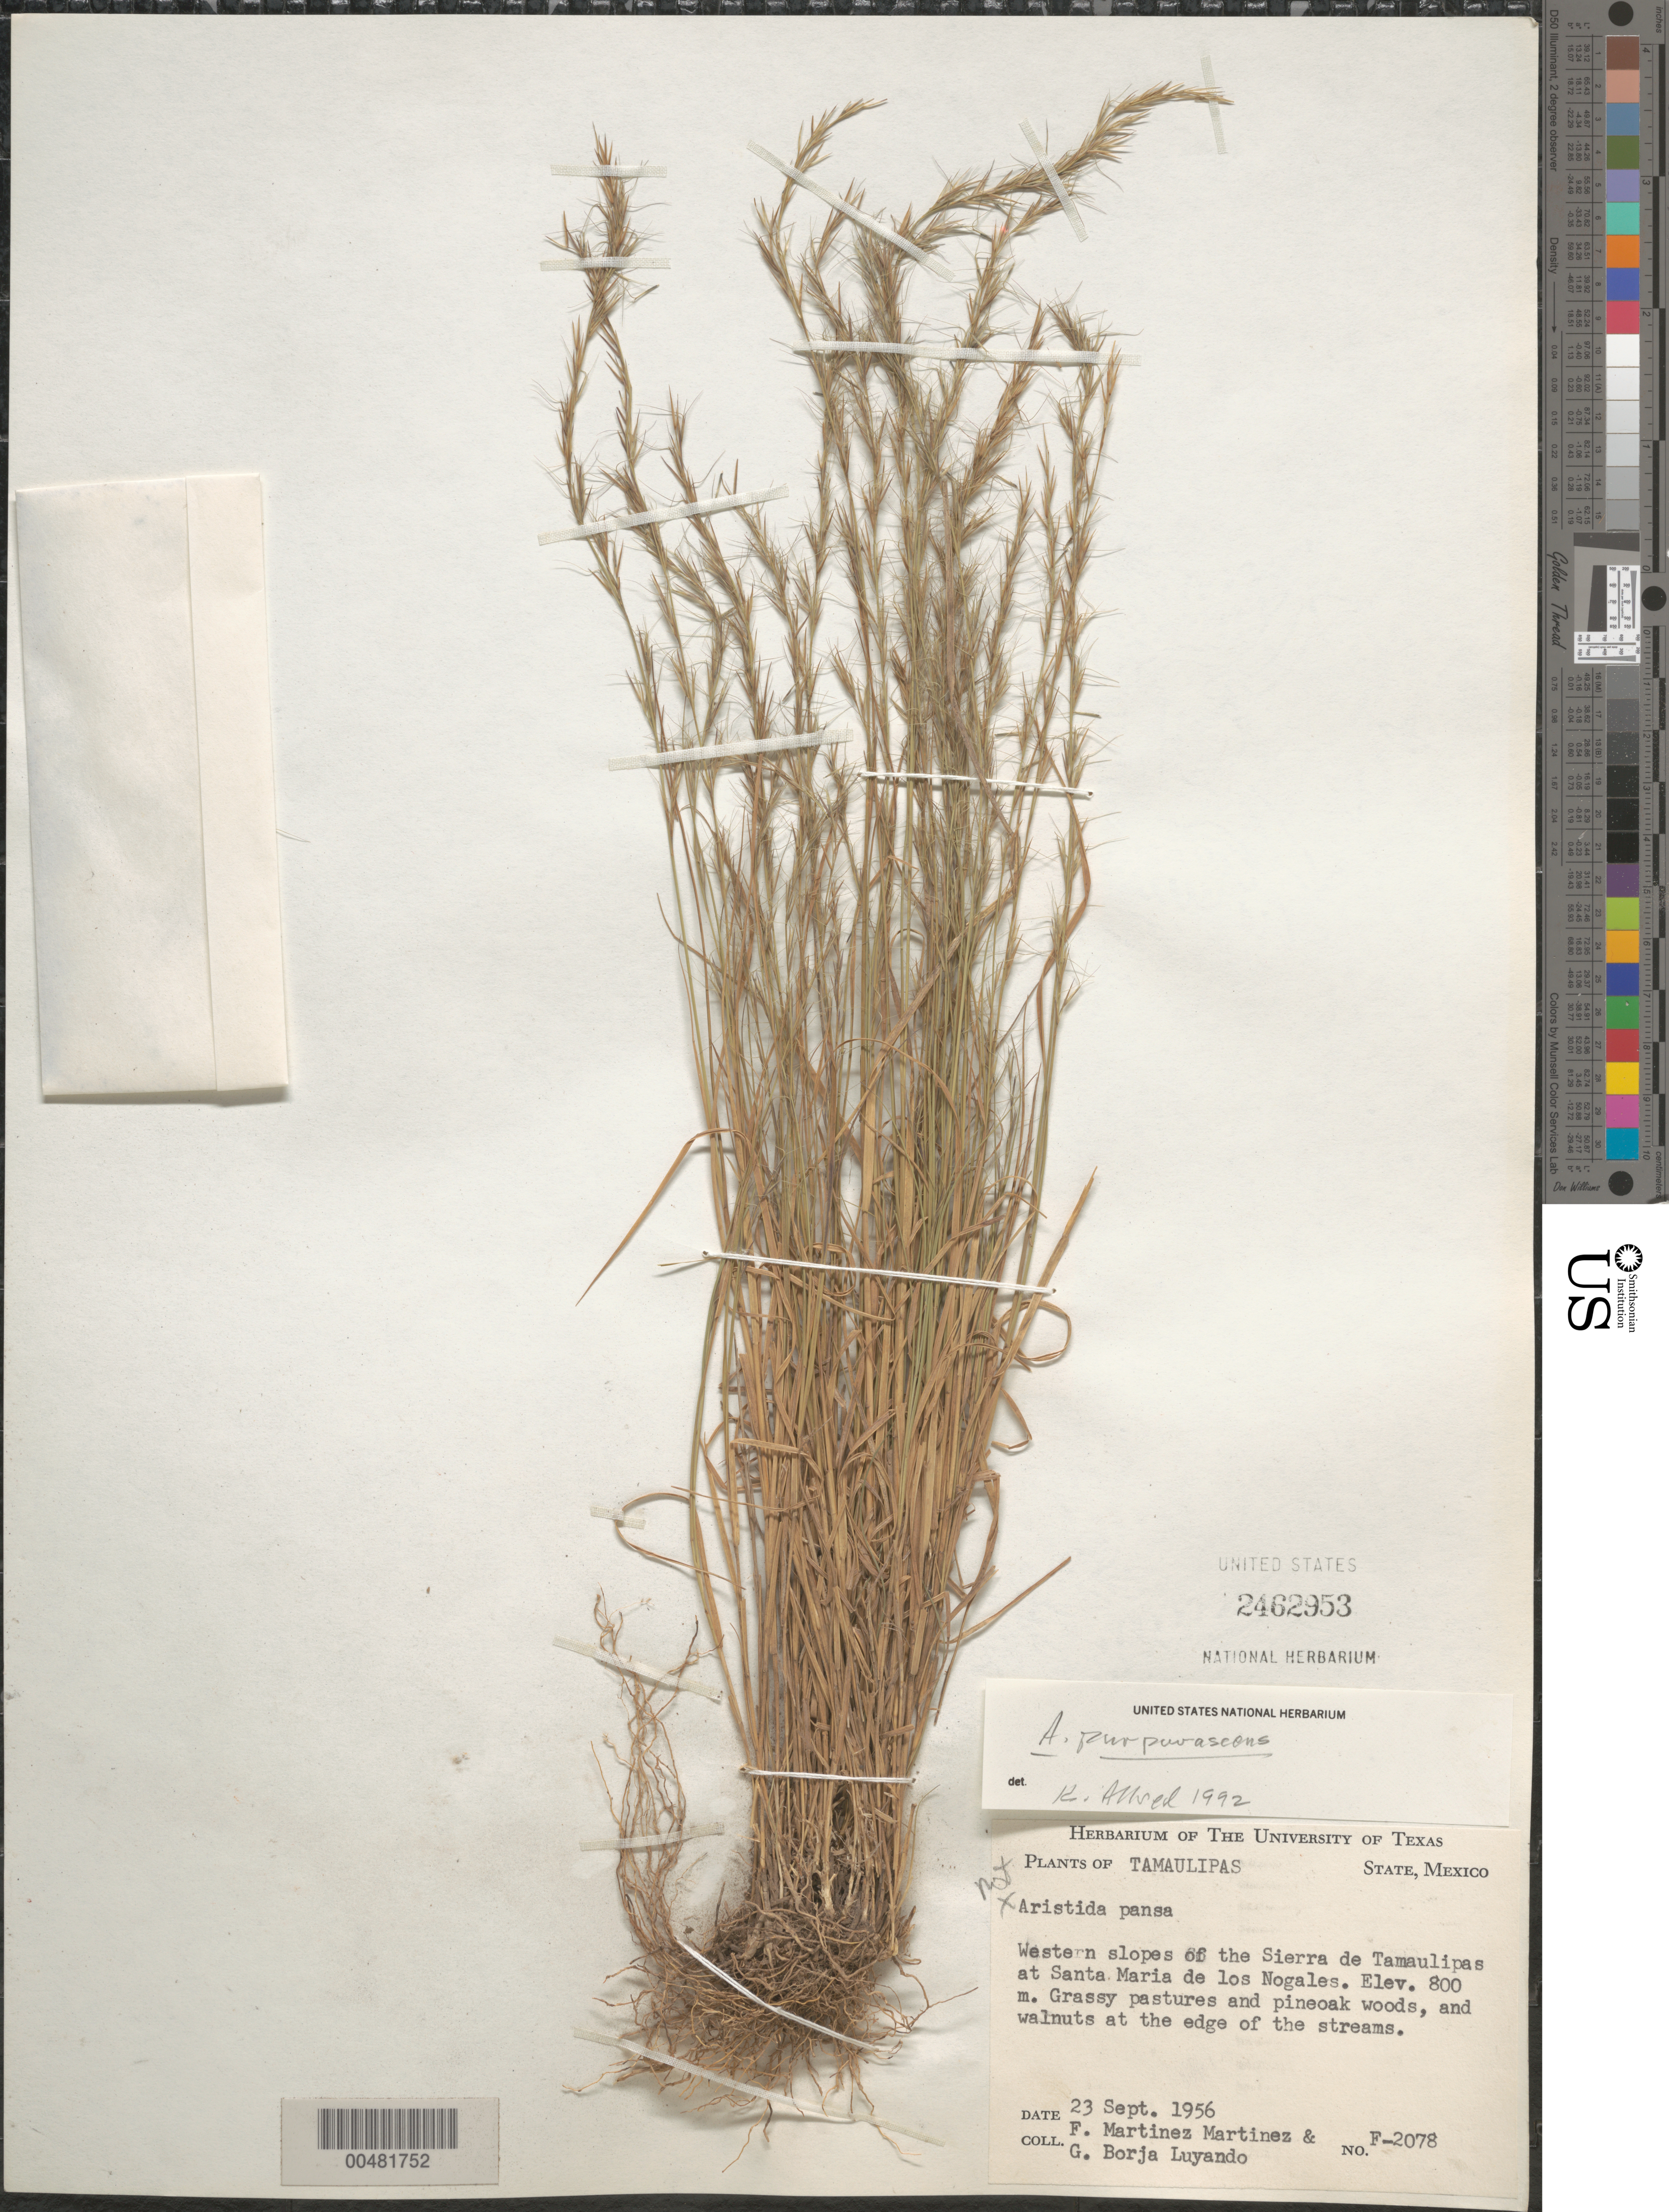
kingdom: Plantae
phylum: Tracheophyta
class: Liliopsida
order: Poales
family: Poaceae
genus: Aristida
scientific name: Aristida purpurascens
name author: Poir. in Lam.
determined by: Allred, K.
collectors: F. Martinez-M. & G. Borja-Luyando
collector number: F-2078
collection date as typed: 23 Sep 1956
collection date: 1956-09-23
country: Mexico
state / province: Tamaulipas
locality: Western slopes of the Sierra de Tamaulipas at Santa Maria de los Nogales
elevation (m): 800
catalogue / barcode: US 2462953